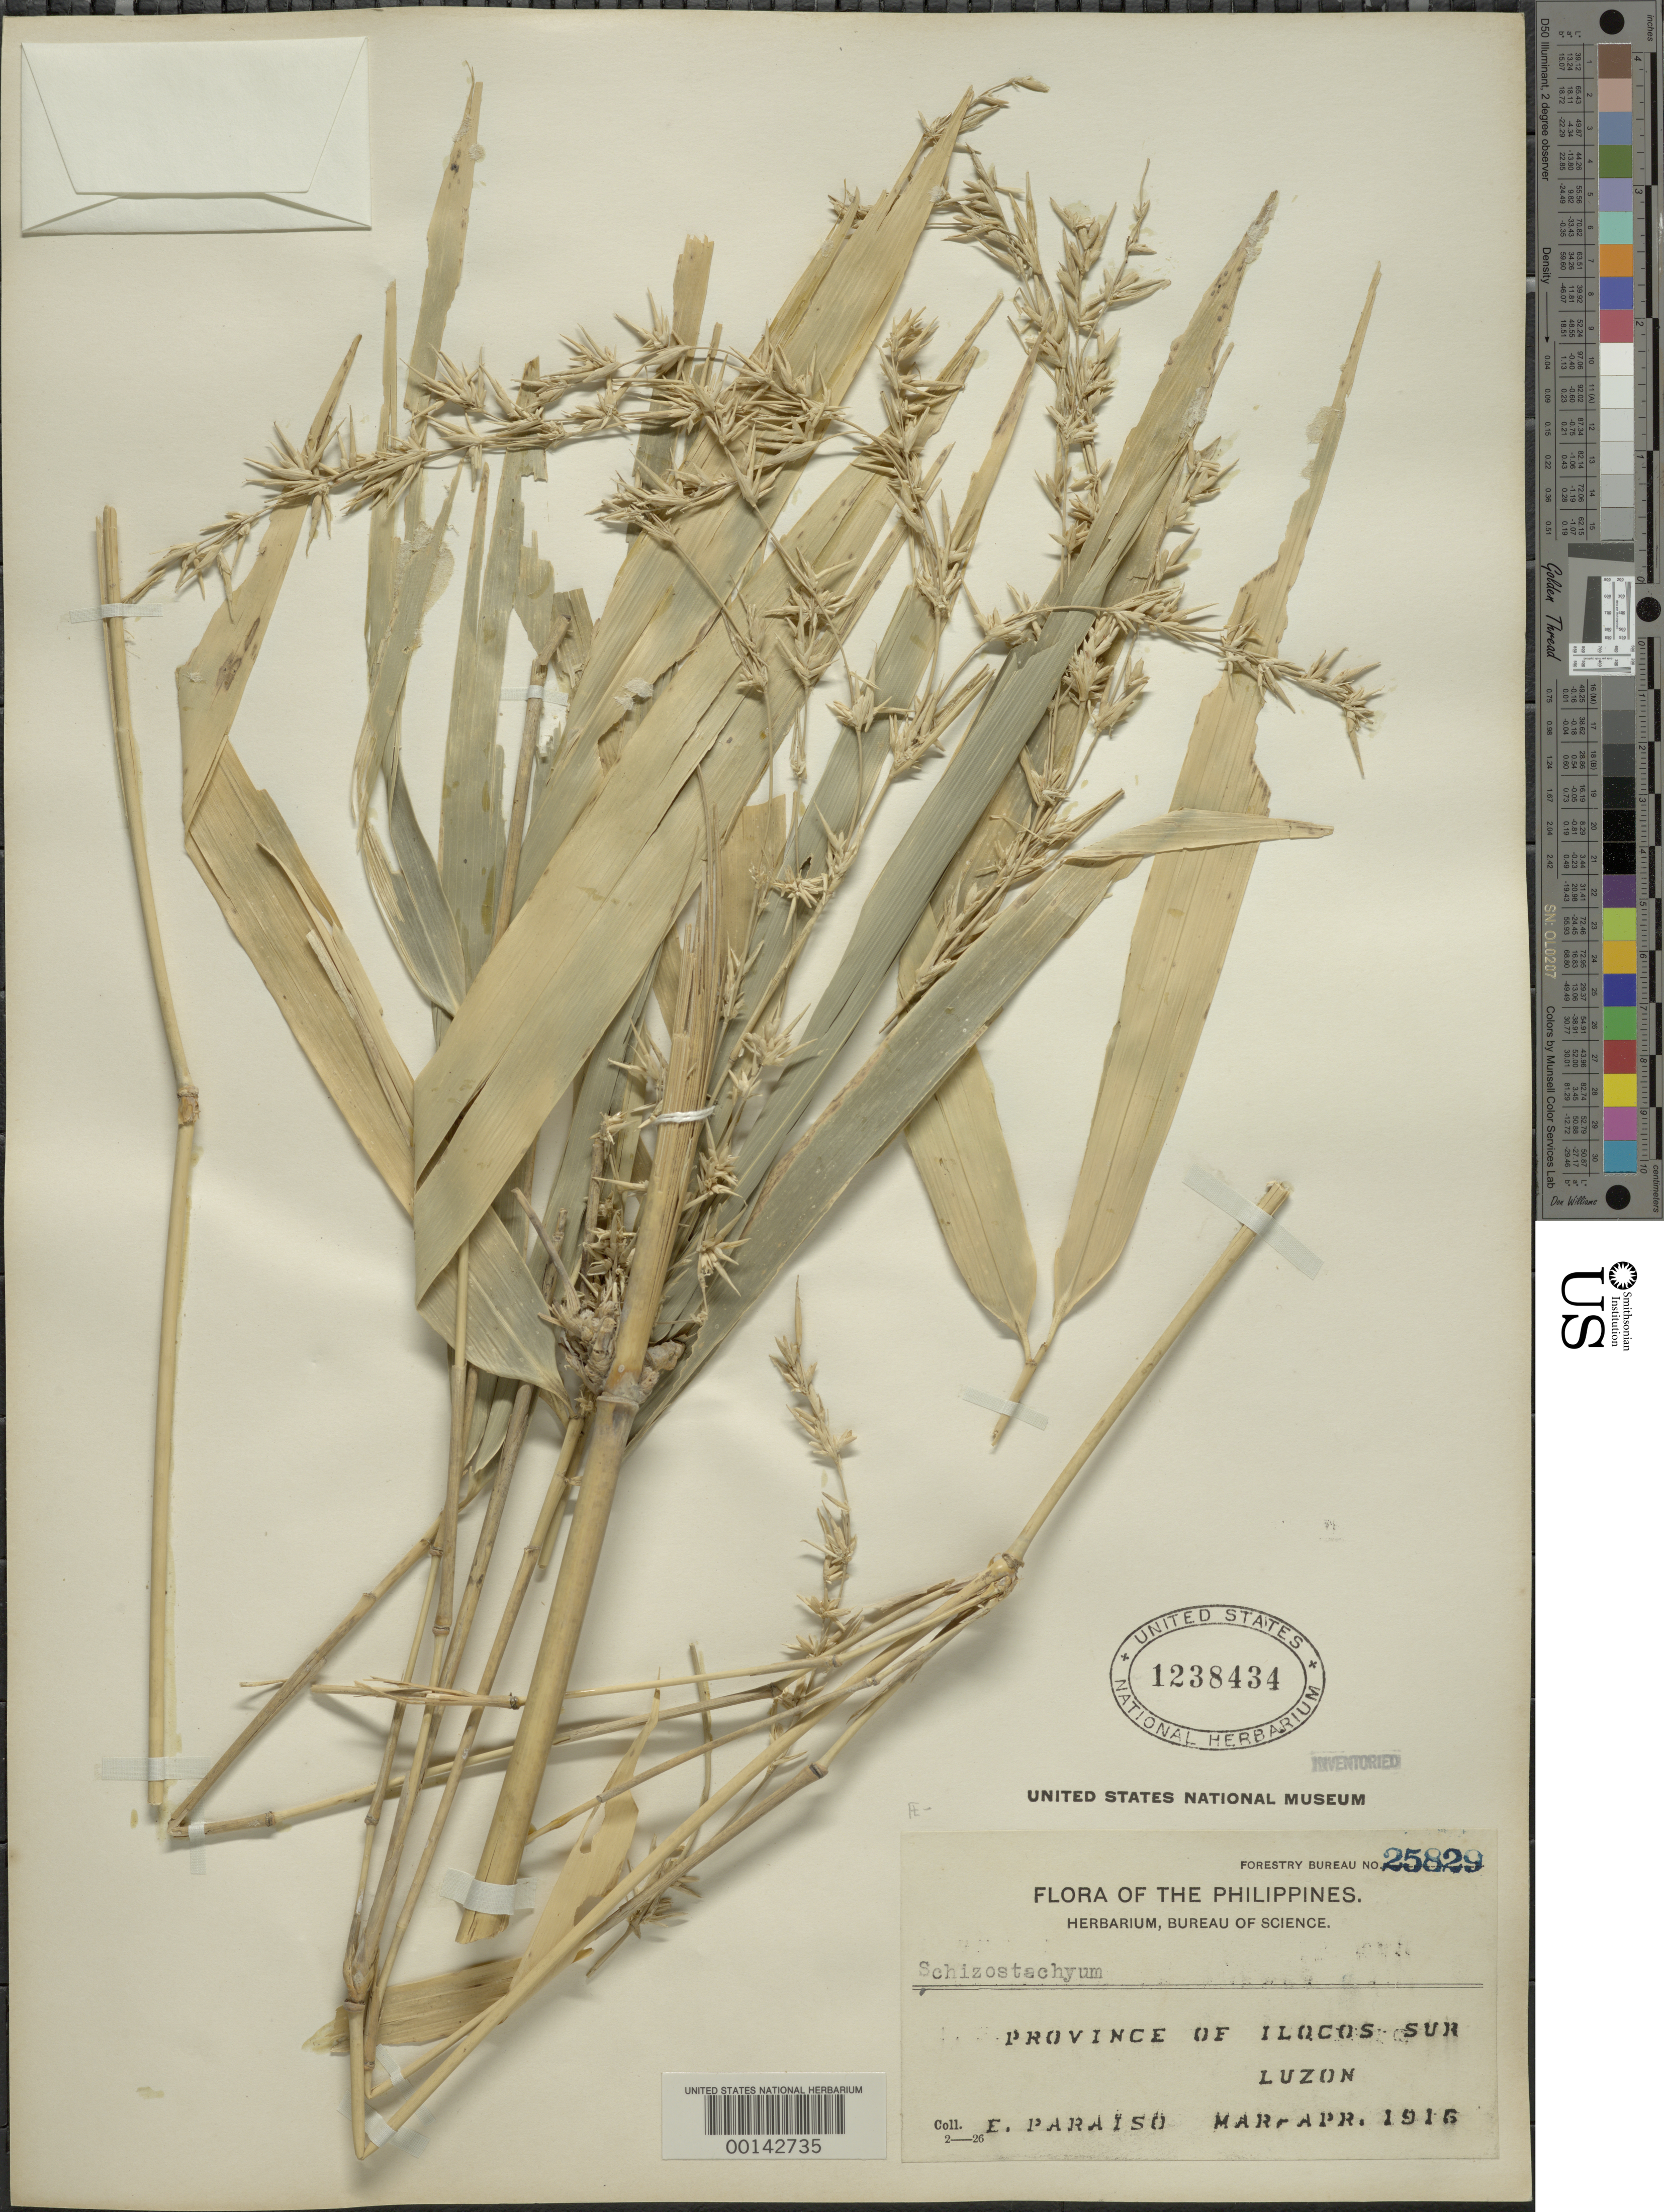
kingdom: Plantae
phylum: Tracheophyta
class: Liliopsida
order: Poales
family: Poaceae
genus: Schizostachyum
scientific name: Schizostachyum sp.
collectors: E. Paraiso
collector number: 25829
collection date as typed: Mar 1916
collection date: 1916-03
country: Philippines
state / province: Ilocos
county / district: Ilocos Sur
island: Luzon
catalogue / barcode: US 1238434